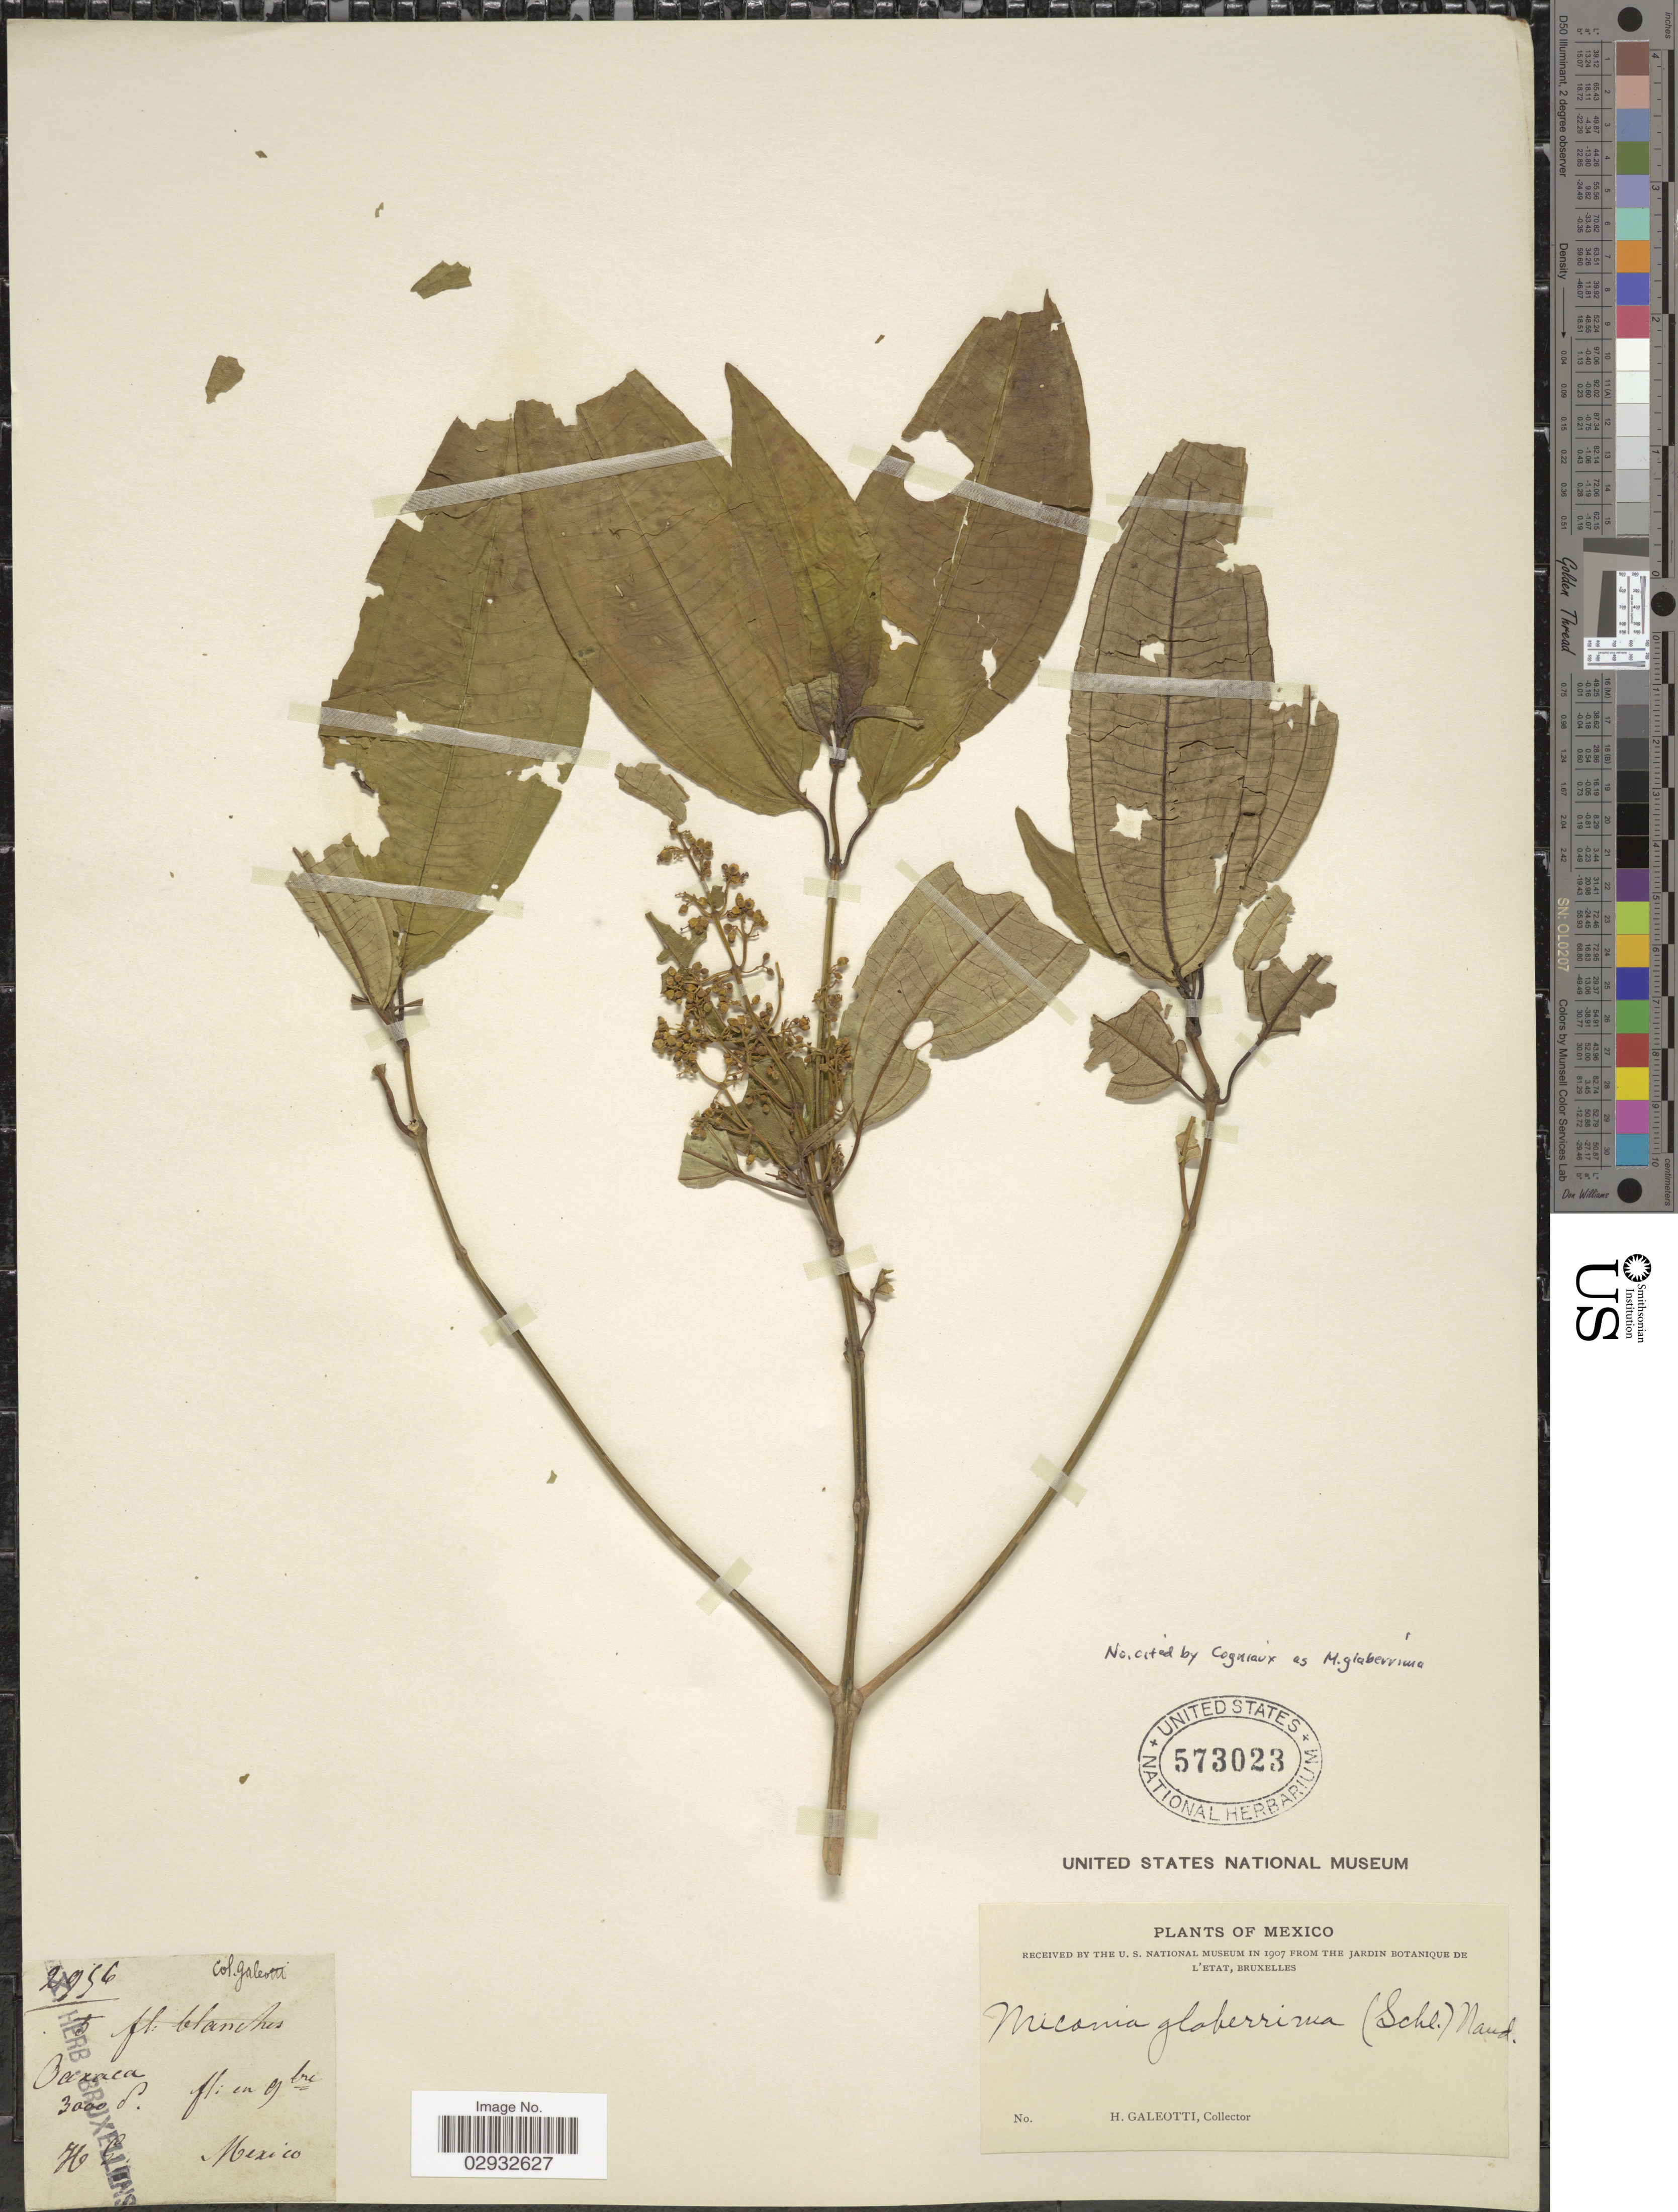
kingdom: Plantae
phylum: Tracheophyta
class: Magnoliopsida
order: Myrtales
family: Melastomataceae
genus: Miconia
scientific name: Miconia glaberrima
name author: (Schltdl.) Naudin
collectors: H. G. Galeotti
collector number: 2956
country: Mexico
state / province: Oaxaca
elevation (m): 914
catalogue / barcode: US 573023